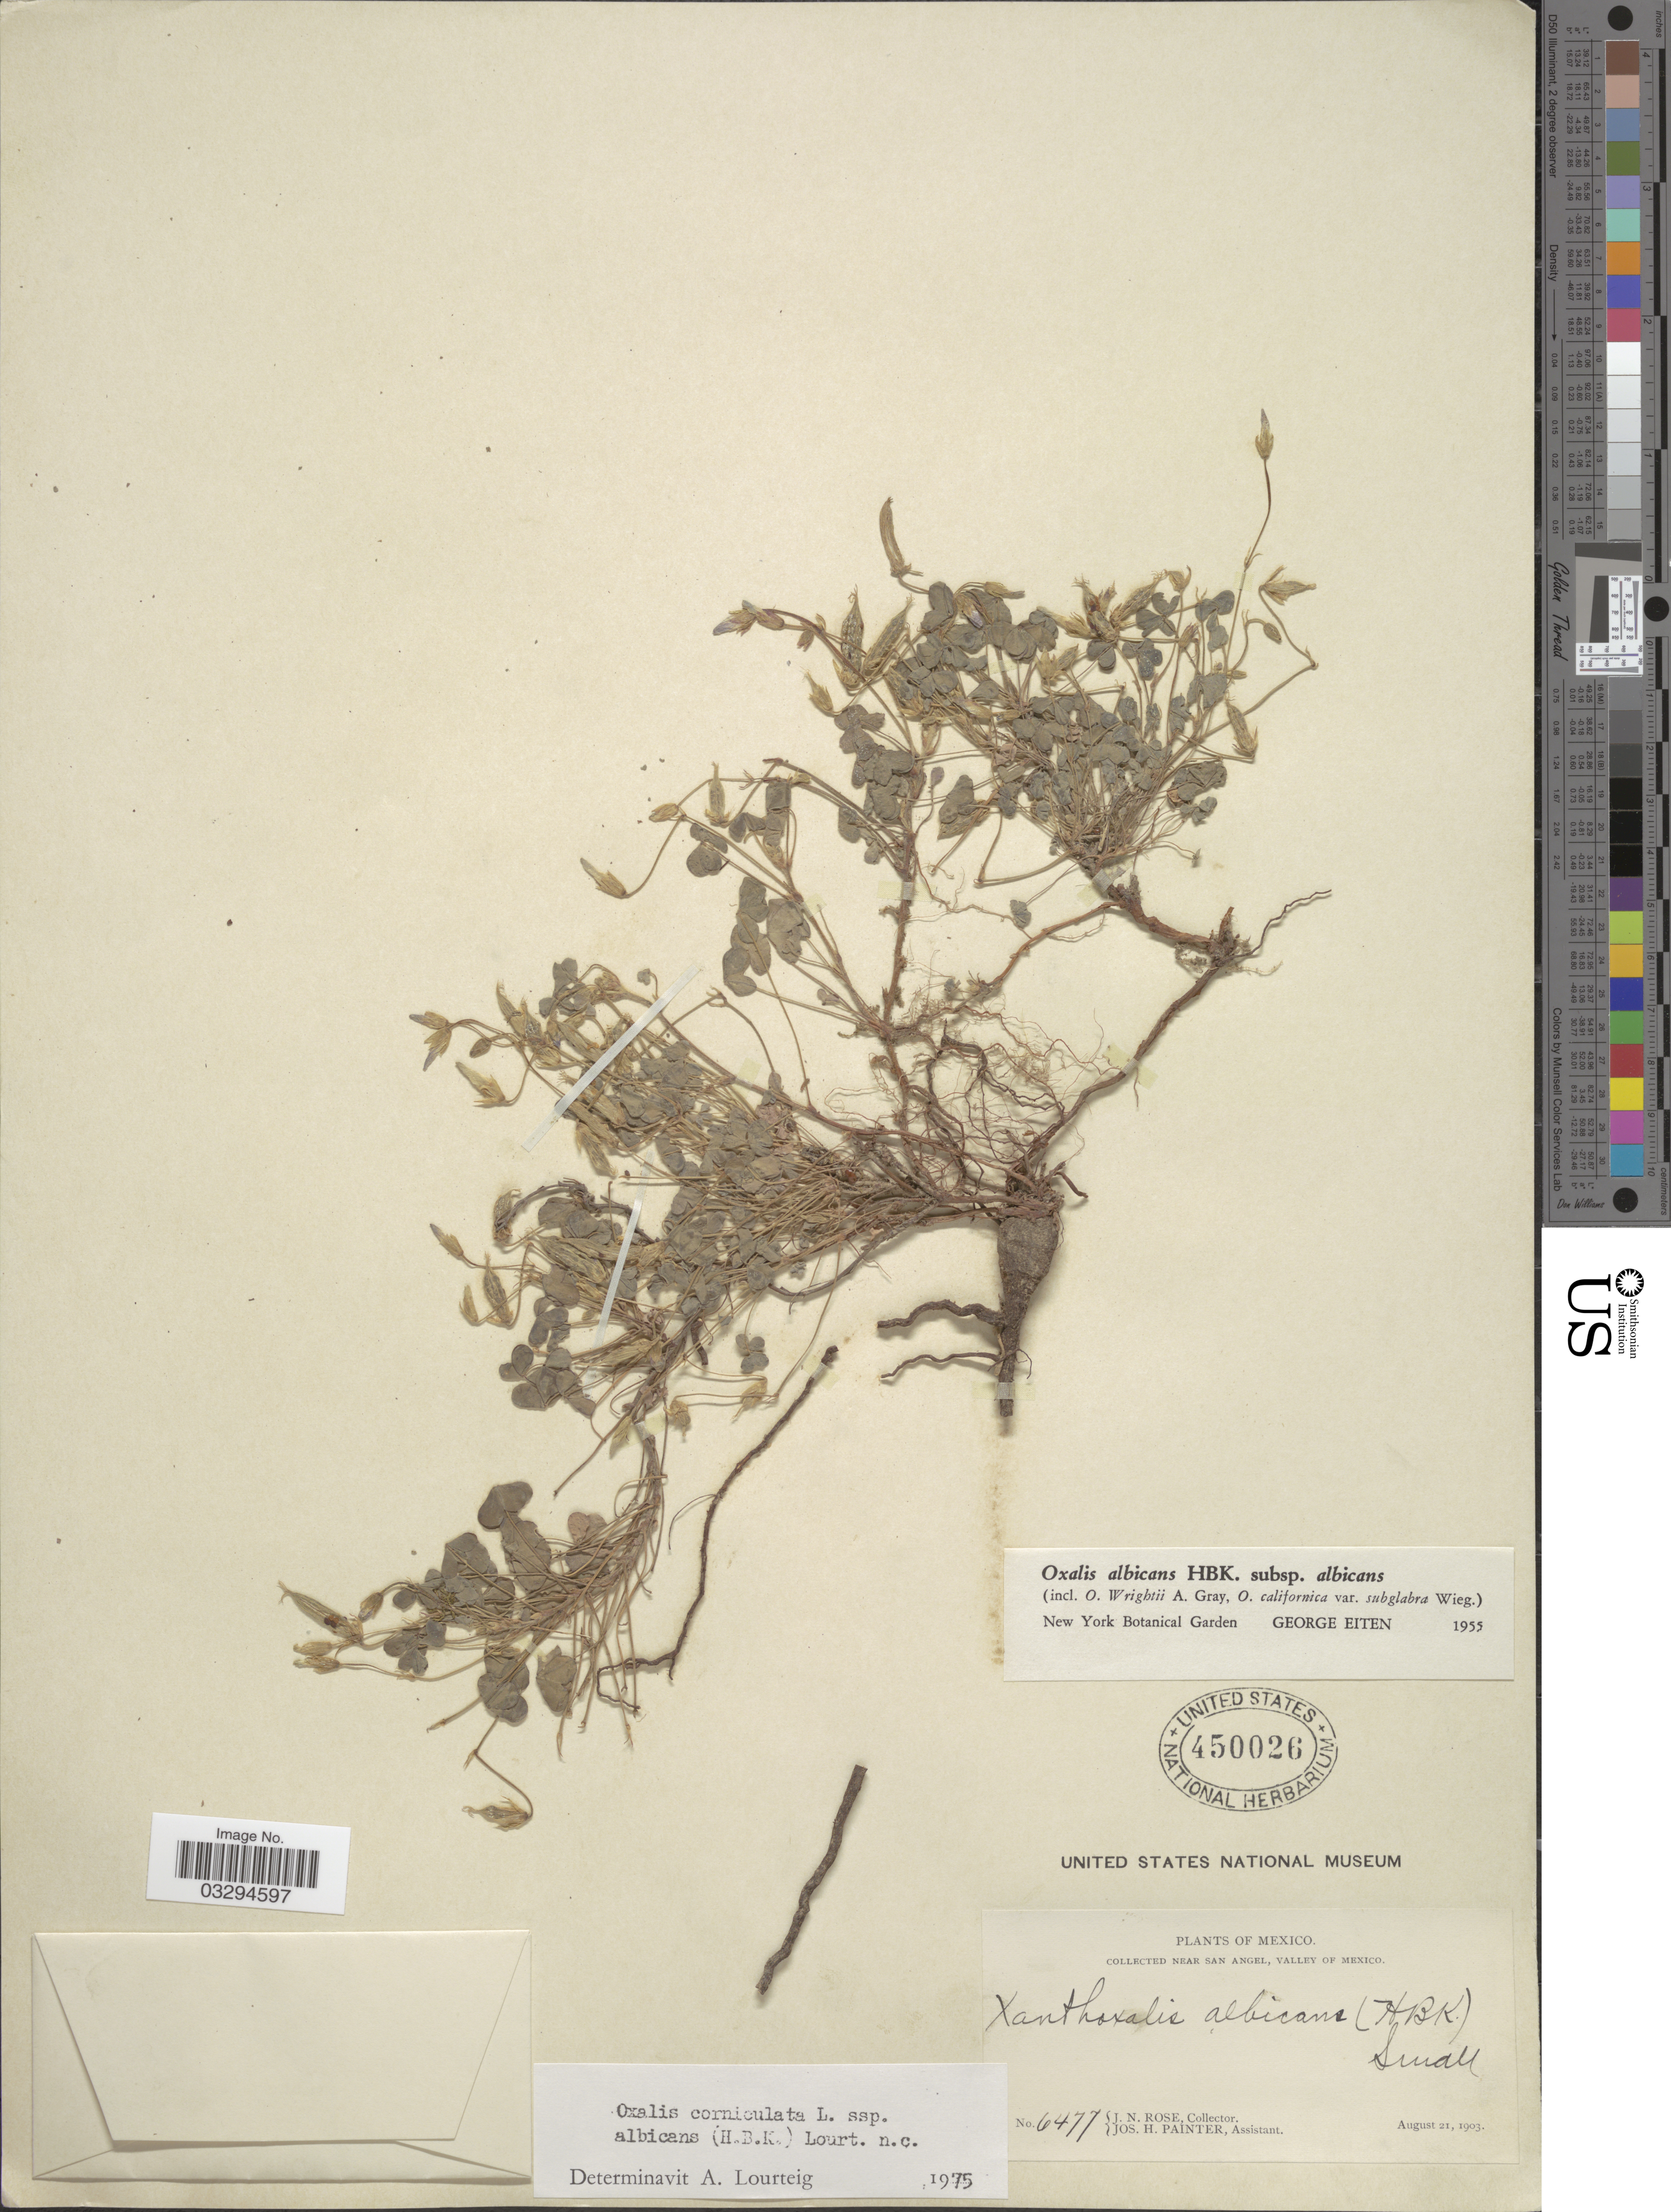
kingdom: Plantae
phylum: Tracheophyta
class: Magnoliopsida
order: Oxalidales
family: Oxalidaceae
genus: Oxalis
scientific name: Oxalis corniculata subsp. albicans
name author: (Kunth) Lourteig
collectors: J. N. Rose & J. H. Painter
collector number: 6477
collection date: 1903-08-21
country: Mexico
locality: Near San Angel, Valley of Mexico.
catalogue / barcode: US 450026